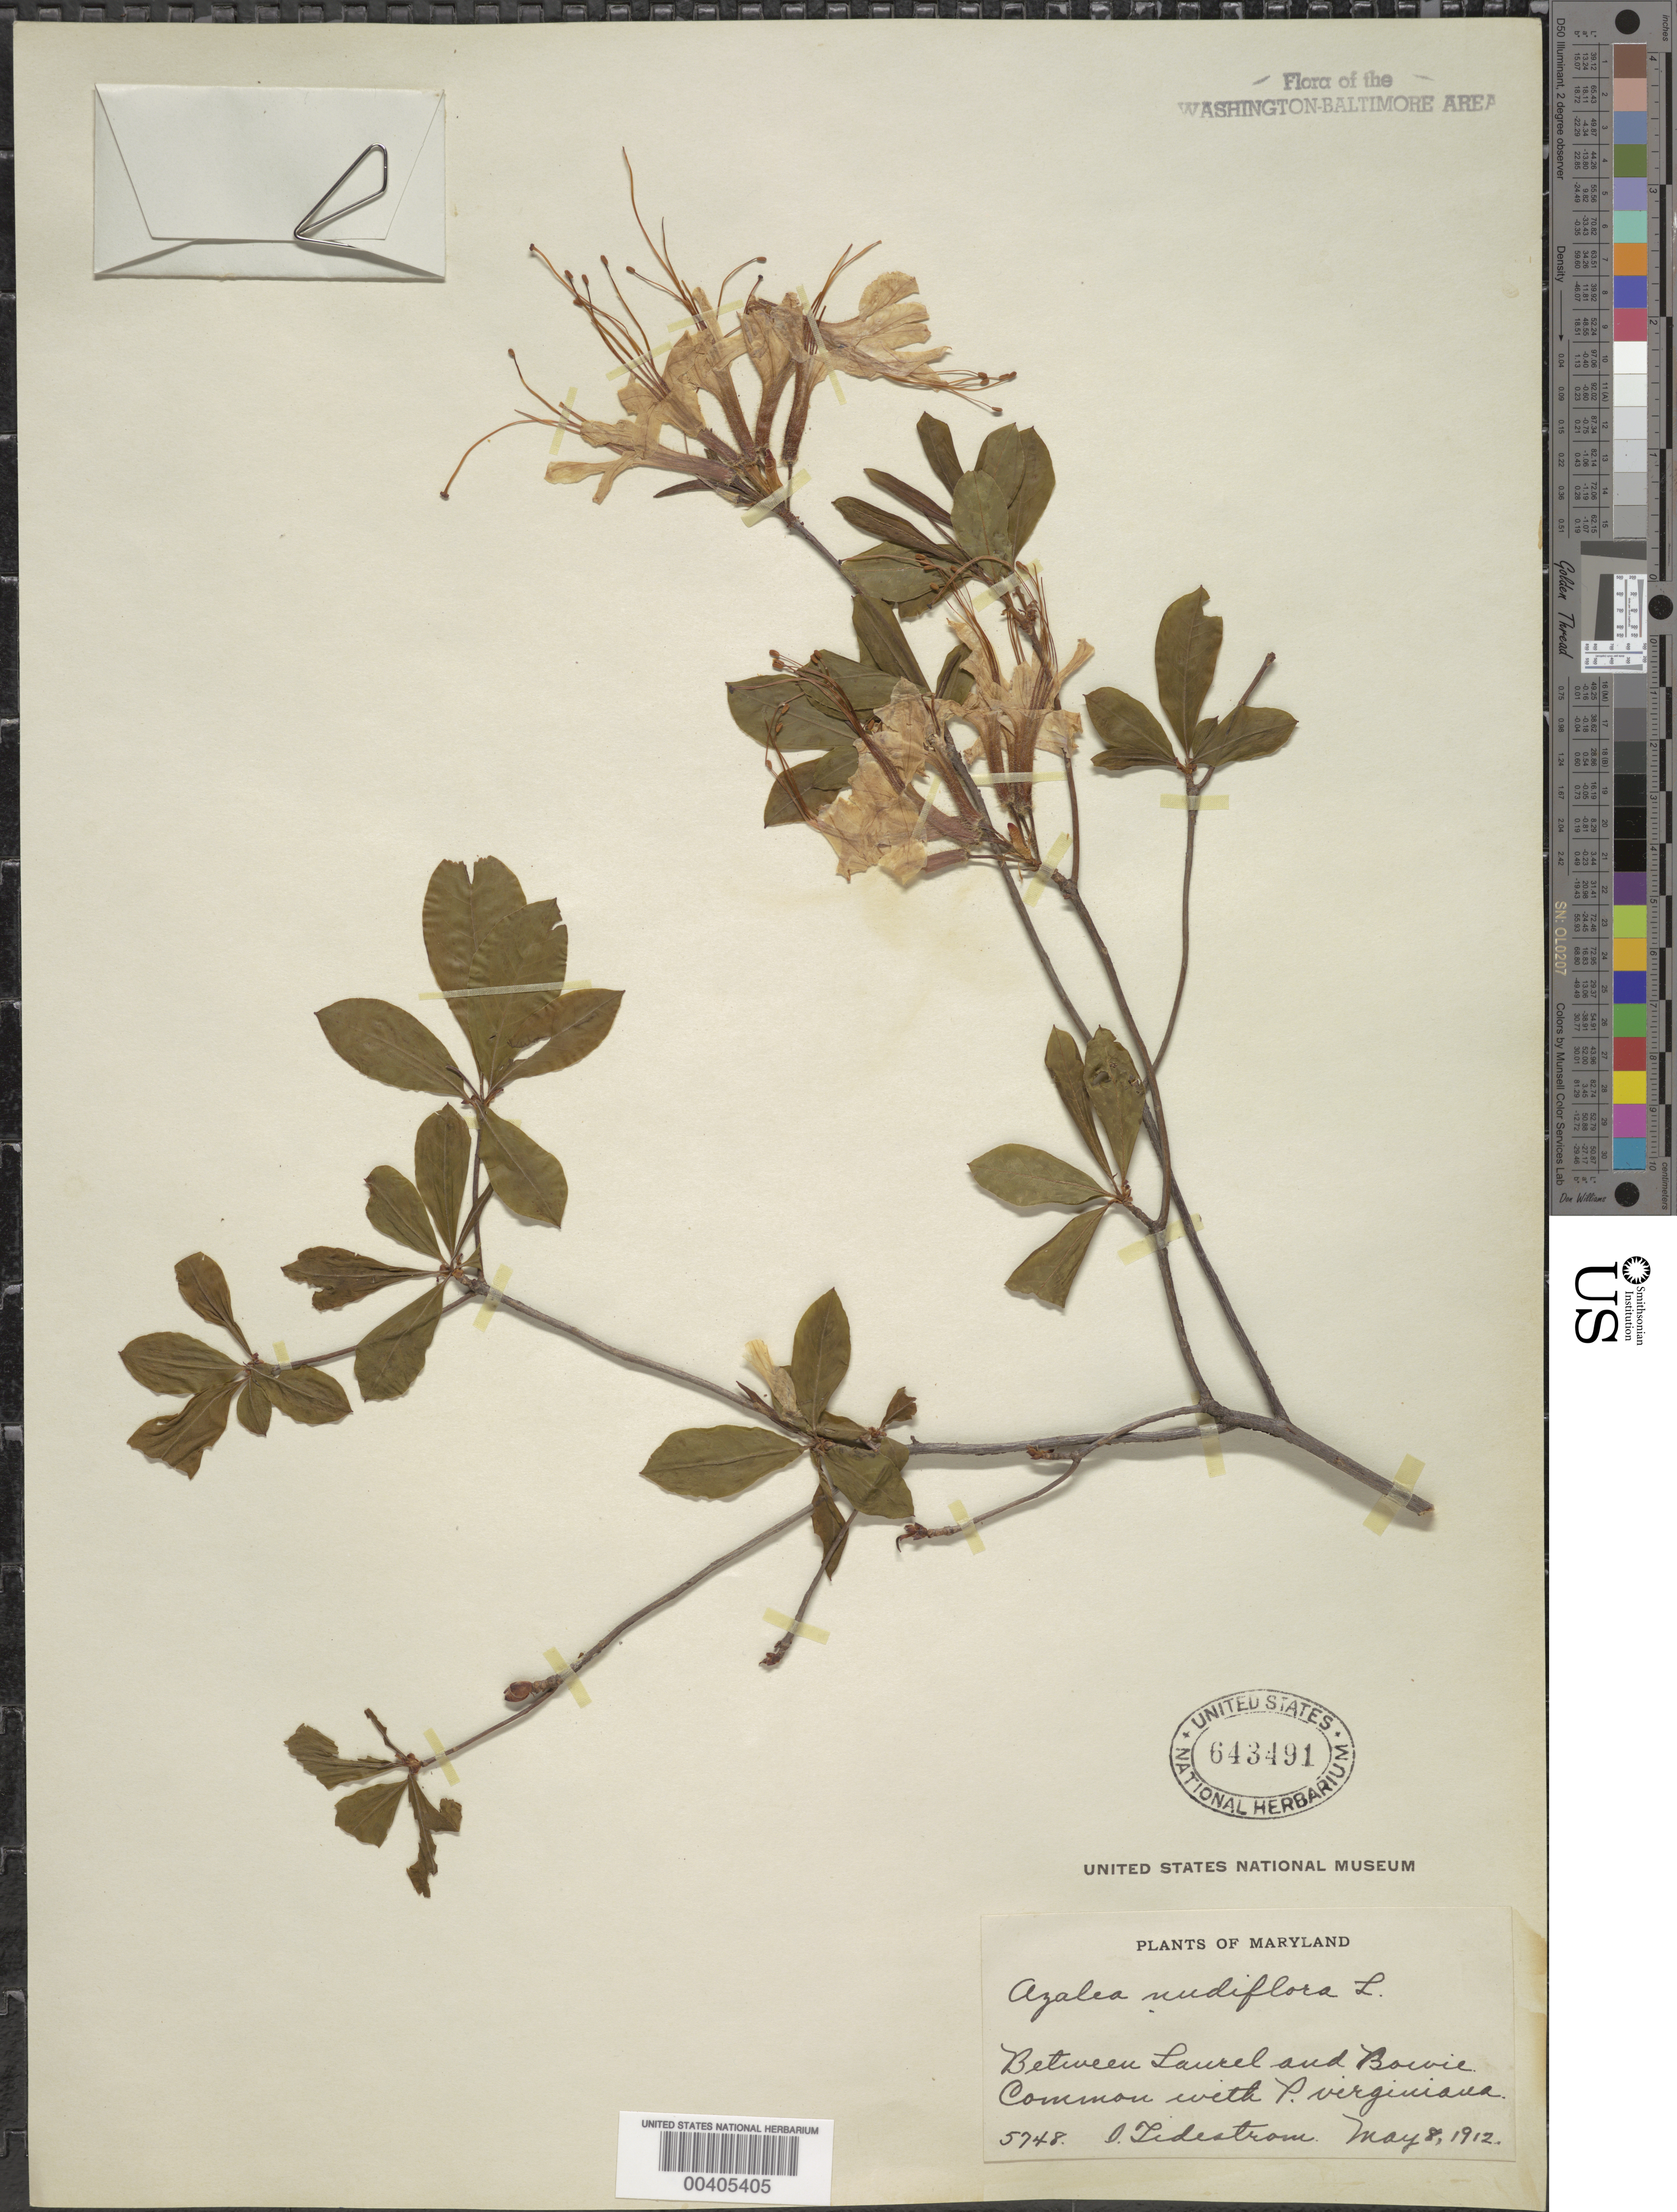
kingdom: Plantae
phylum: Tracheophyta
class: Magnoliopsida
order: Ericales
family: Ericaceae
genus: Rhododendron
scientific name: Rhododendron periclymenoides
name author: (Michx.) Shinners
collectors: I. F. Tidestrom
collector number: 5748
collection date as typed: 08 May 1912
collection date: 1912-05-08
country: United States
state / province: Maryland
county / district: Prince George's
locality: between Laurel and Bowie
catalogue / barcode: US 643491